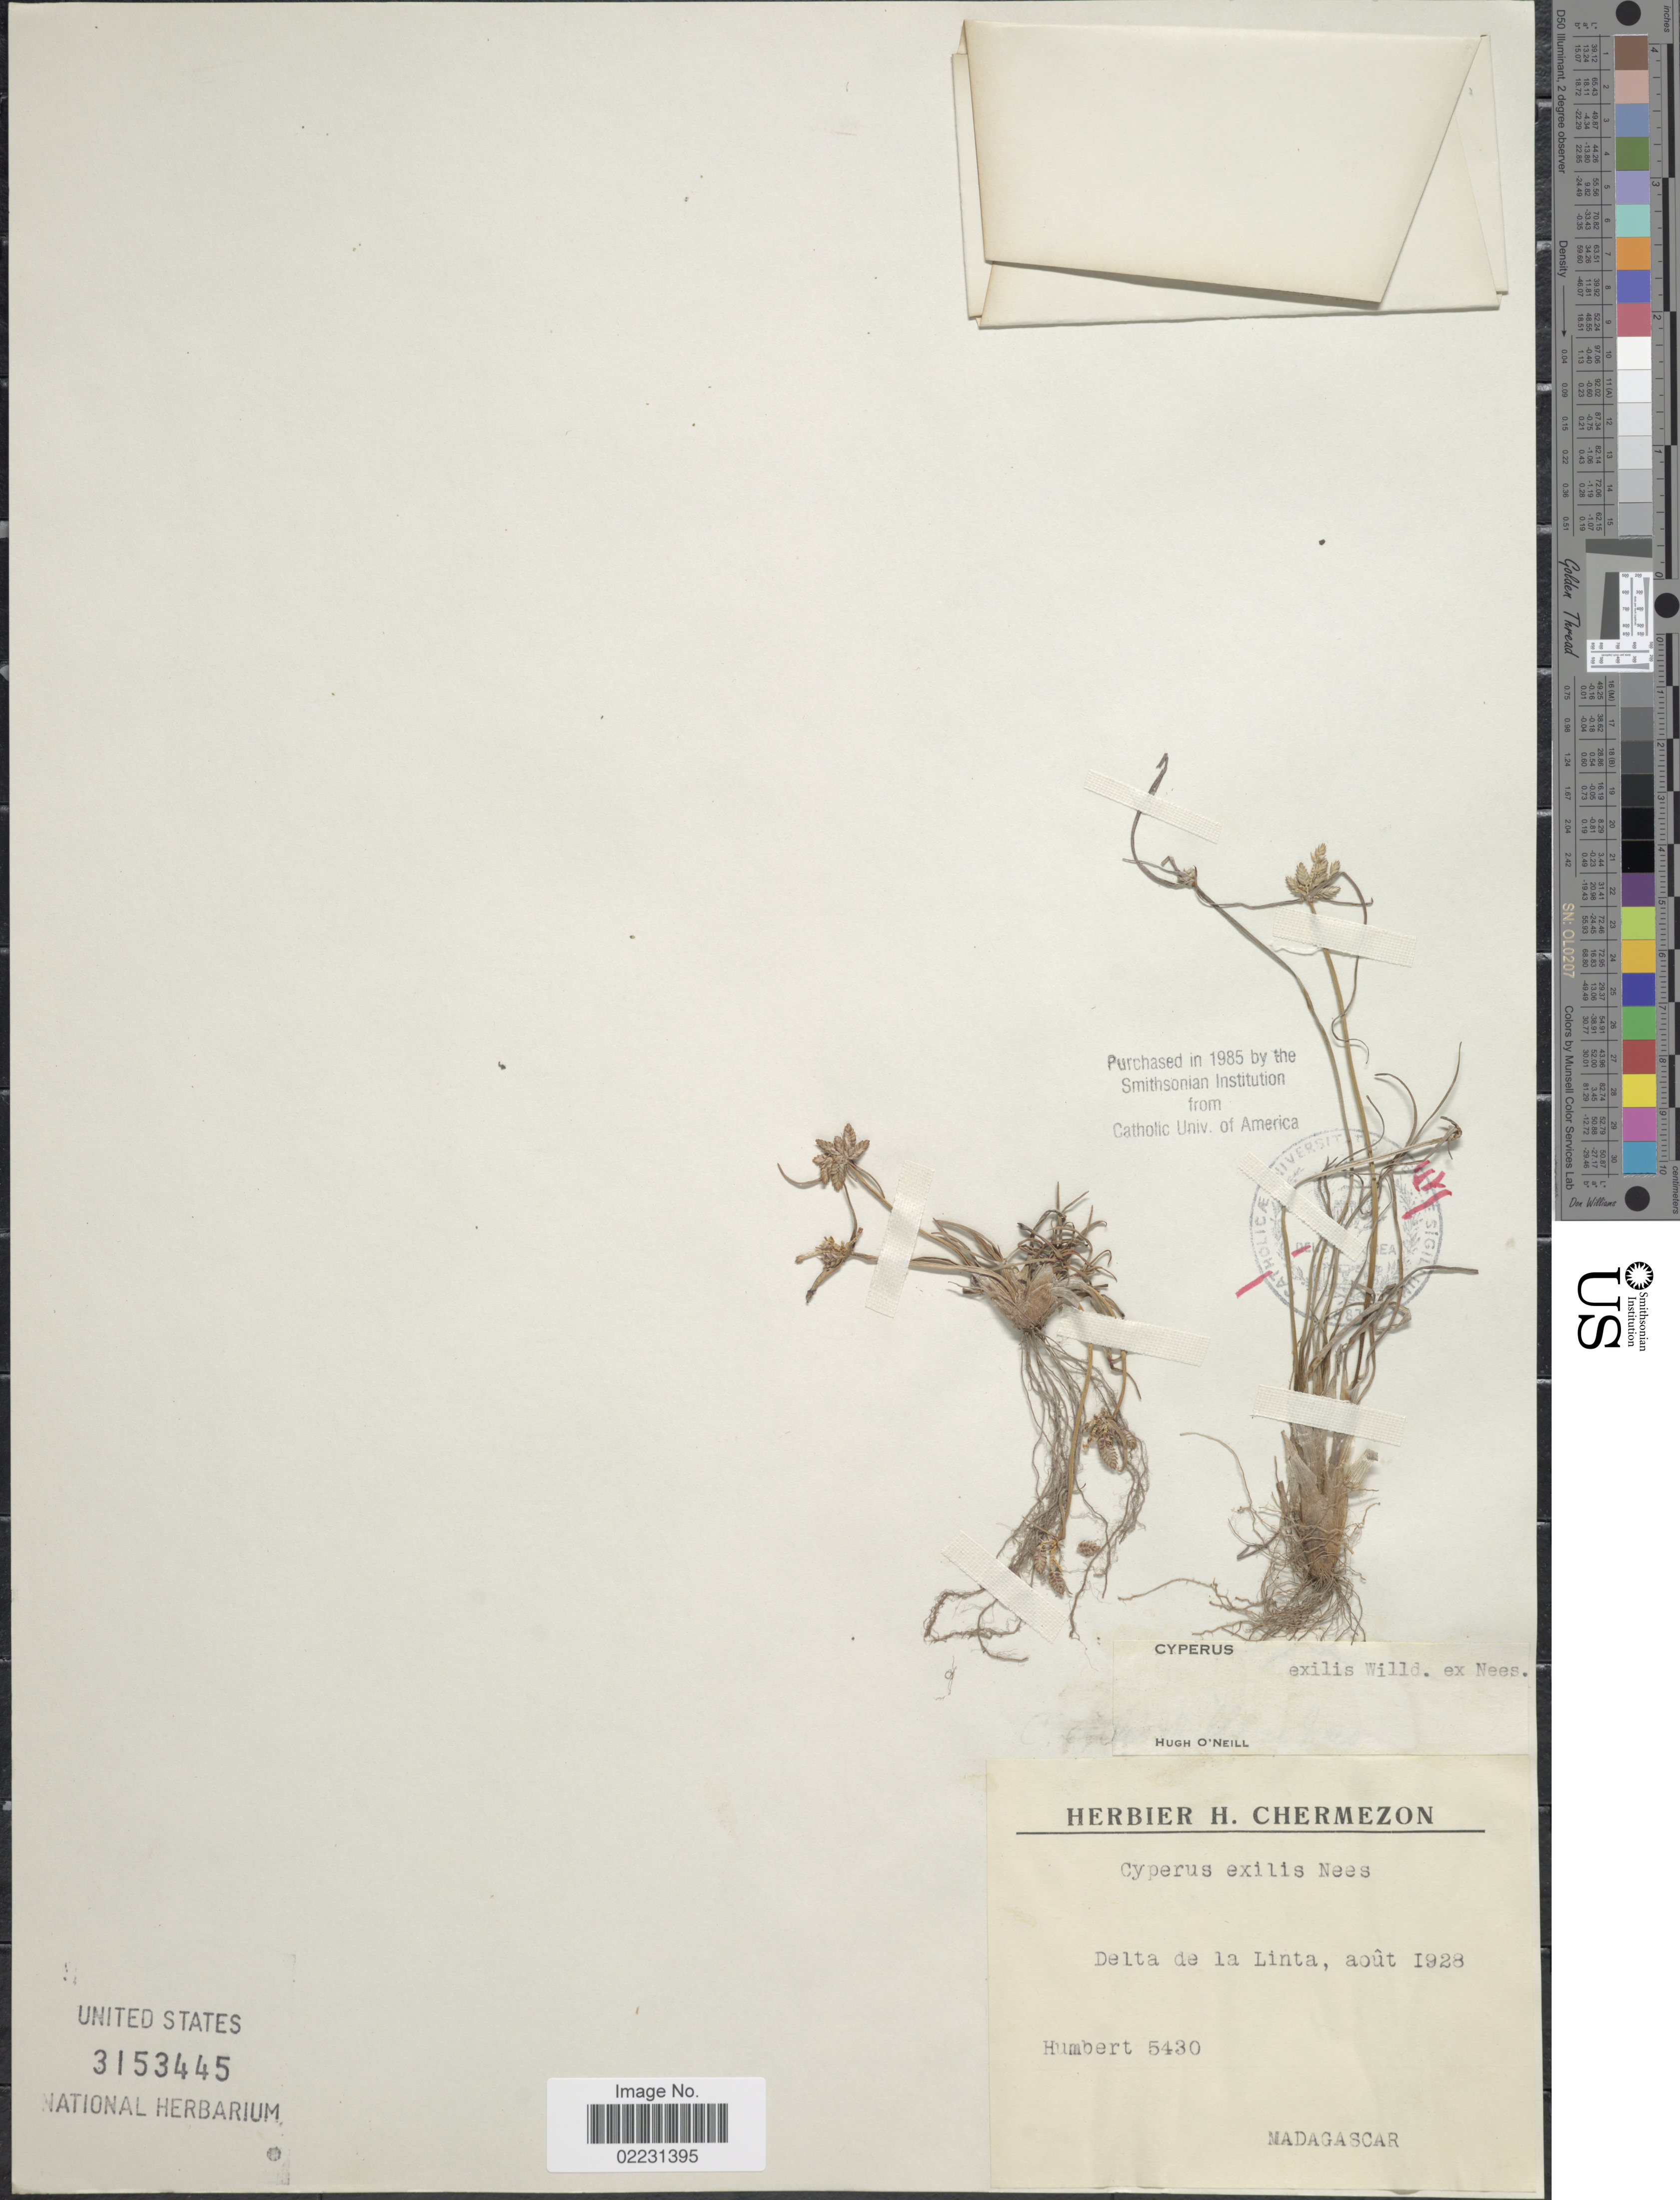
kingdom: Plantae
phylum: Tracheophyta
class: Liliopsida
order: Poales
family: Cyperaceae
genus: Cyperus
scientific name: Cyperus rubicundus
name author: Vahl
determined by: Strong, Mark T., (BOT), Smithsonian Institution - National Museum of Natural History (UNITED STATES)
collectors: H. Humbert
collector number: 5430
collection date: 1928-08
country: Madagascar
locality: Delta de la Linta.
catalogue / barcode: US 3153445